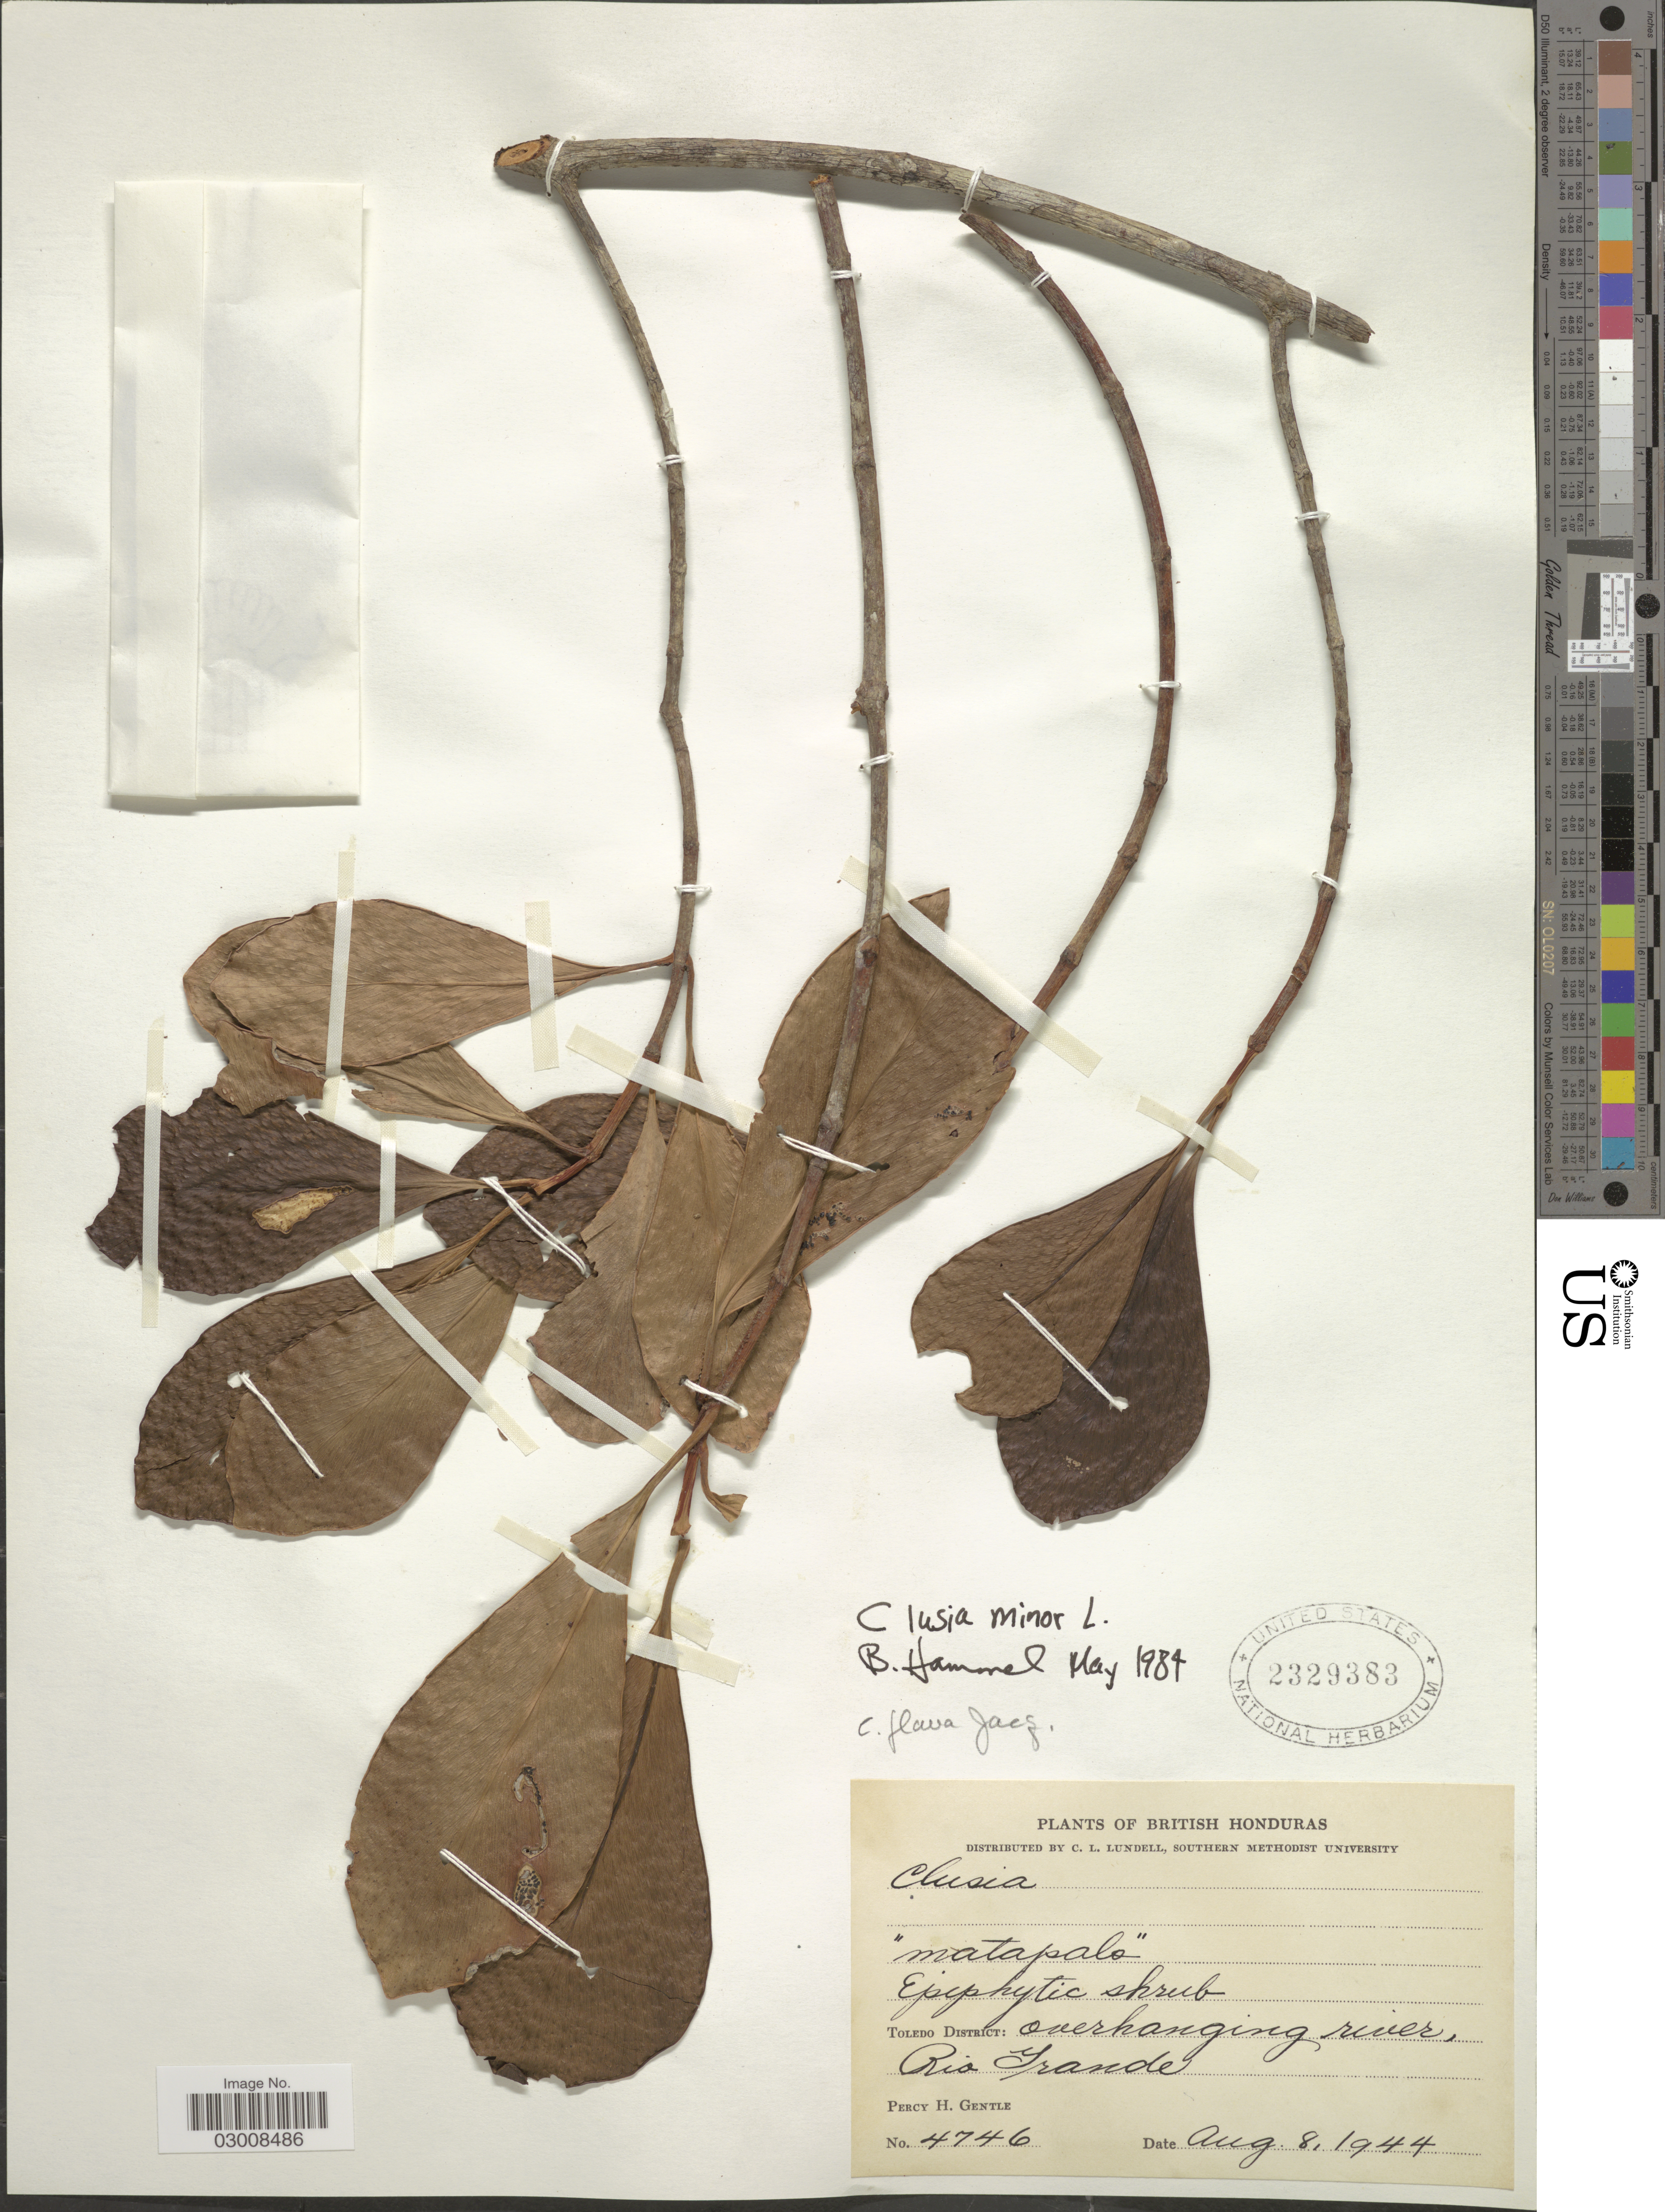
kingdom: Plantae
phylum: Tracheophyta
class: Magnoliopsida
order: Malpighiales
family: Clusiaceae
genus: Clusia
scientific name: Clusia minor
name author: L.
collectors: P. H. Gentle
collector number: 4746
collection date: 1944-08-08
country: Belize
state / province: Toledo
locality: Toledo District: overhanging river, Rio Grande, British Honduras.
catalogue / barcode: US 2329383